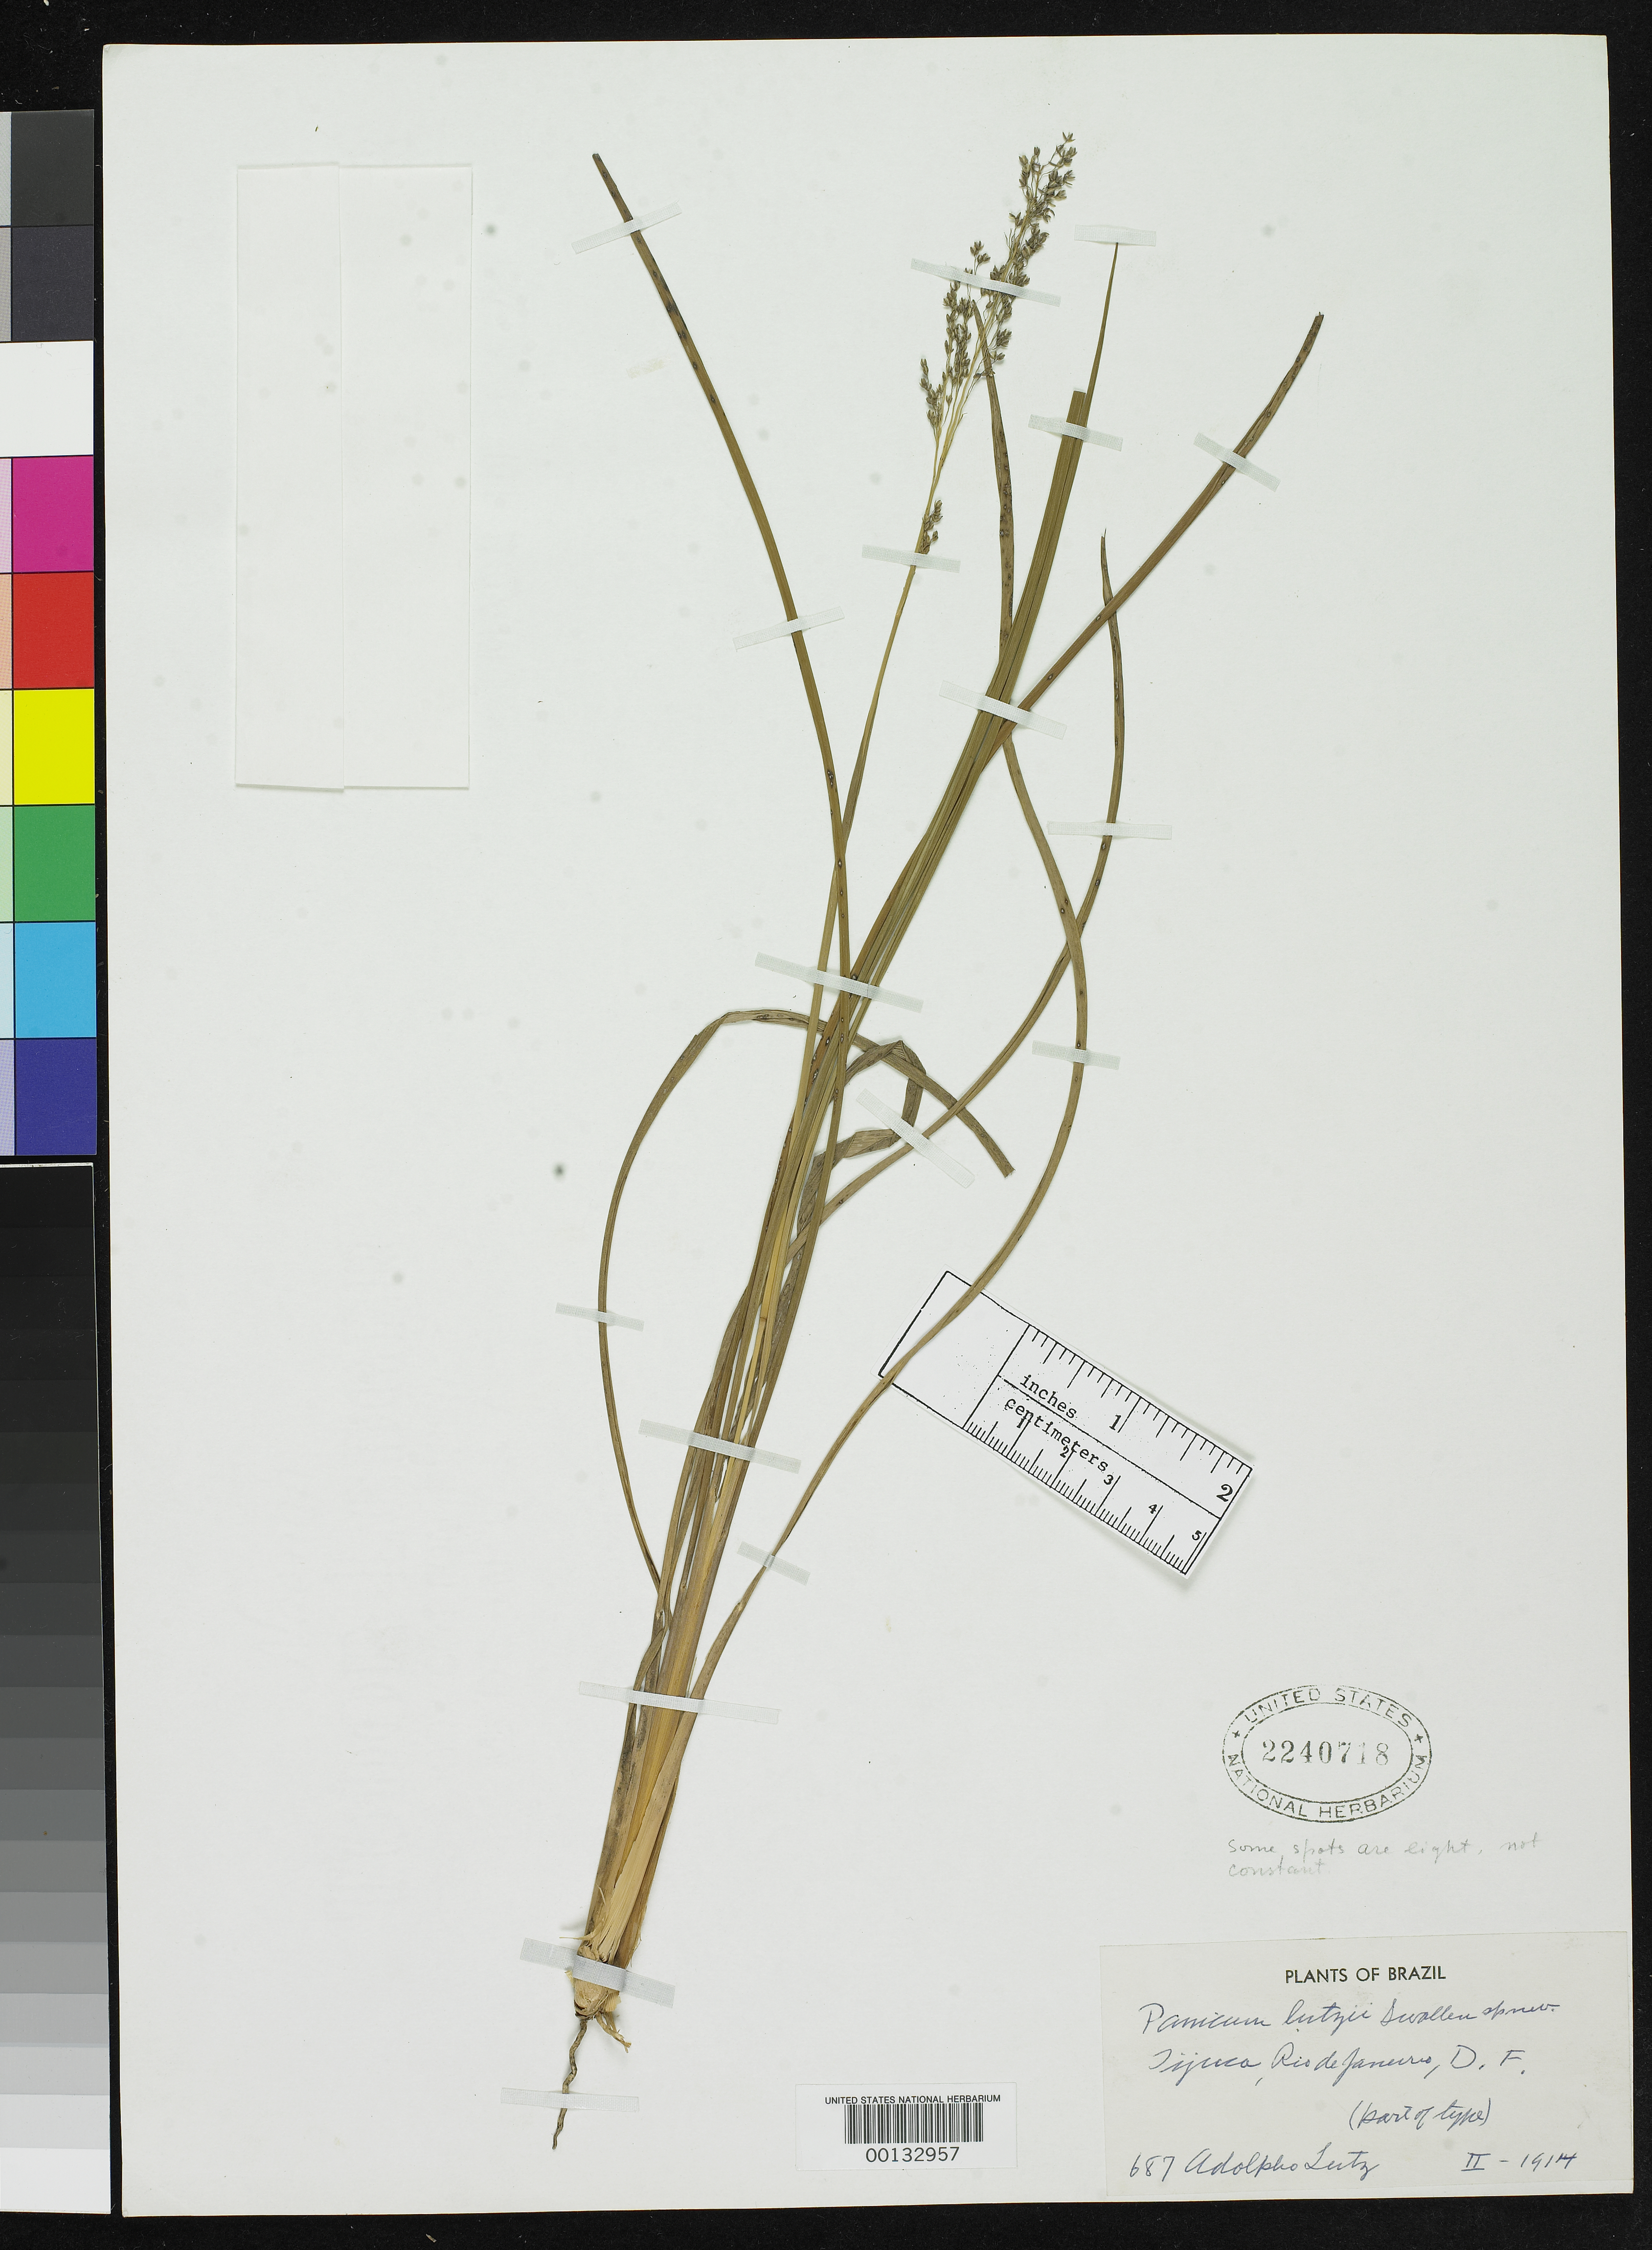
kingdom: Plantae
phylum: Tracheophyta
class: Liliopsida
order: Poales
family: Poaceae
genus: Panicum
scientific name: Panicum lutzii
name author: Swallen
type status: Holotype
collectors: A. Lutz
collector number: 687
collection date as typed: Feb 1914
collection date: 1914-02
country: Brazil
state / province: Rio de Janeiro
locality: Tijuca.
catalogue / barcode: US 2240718